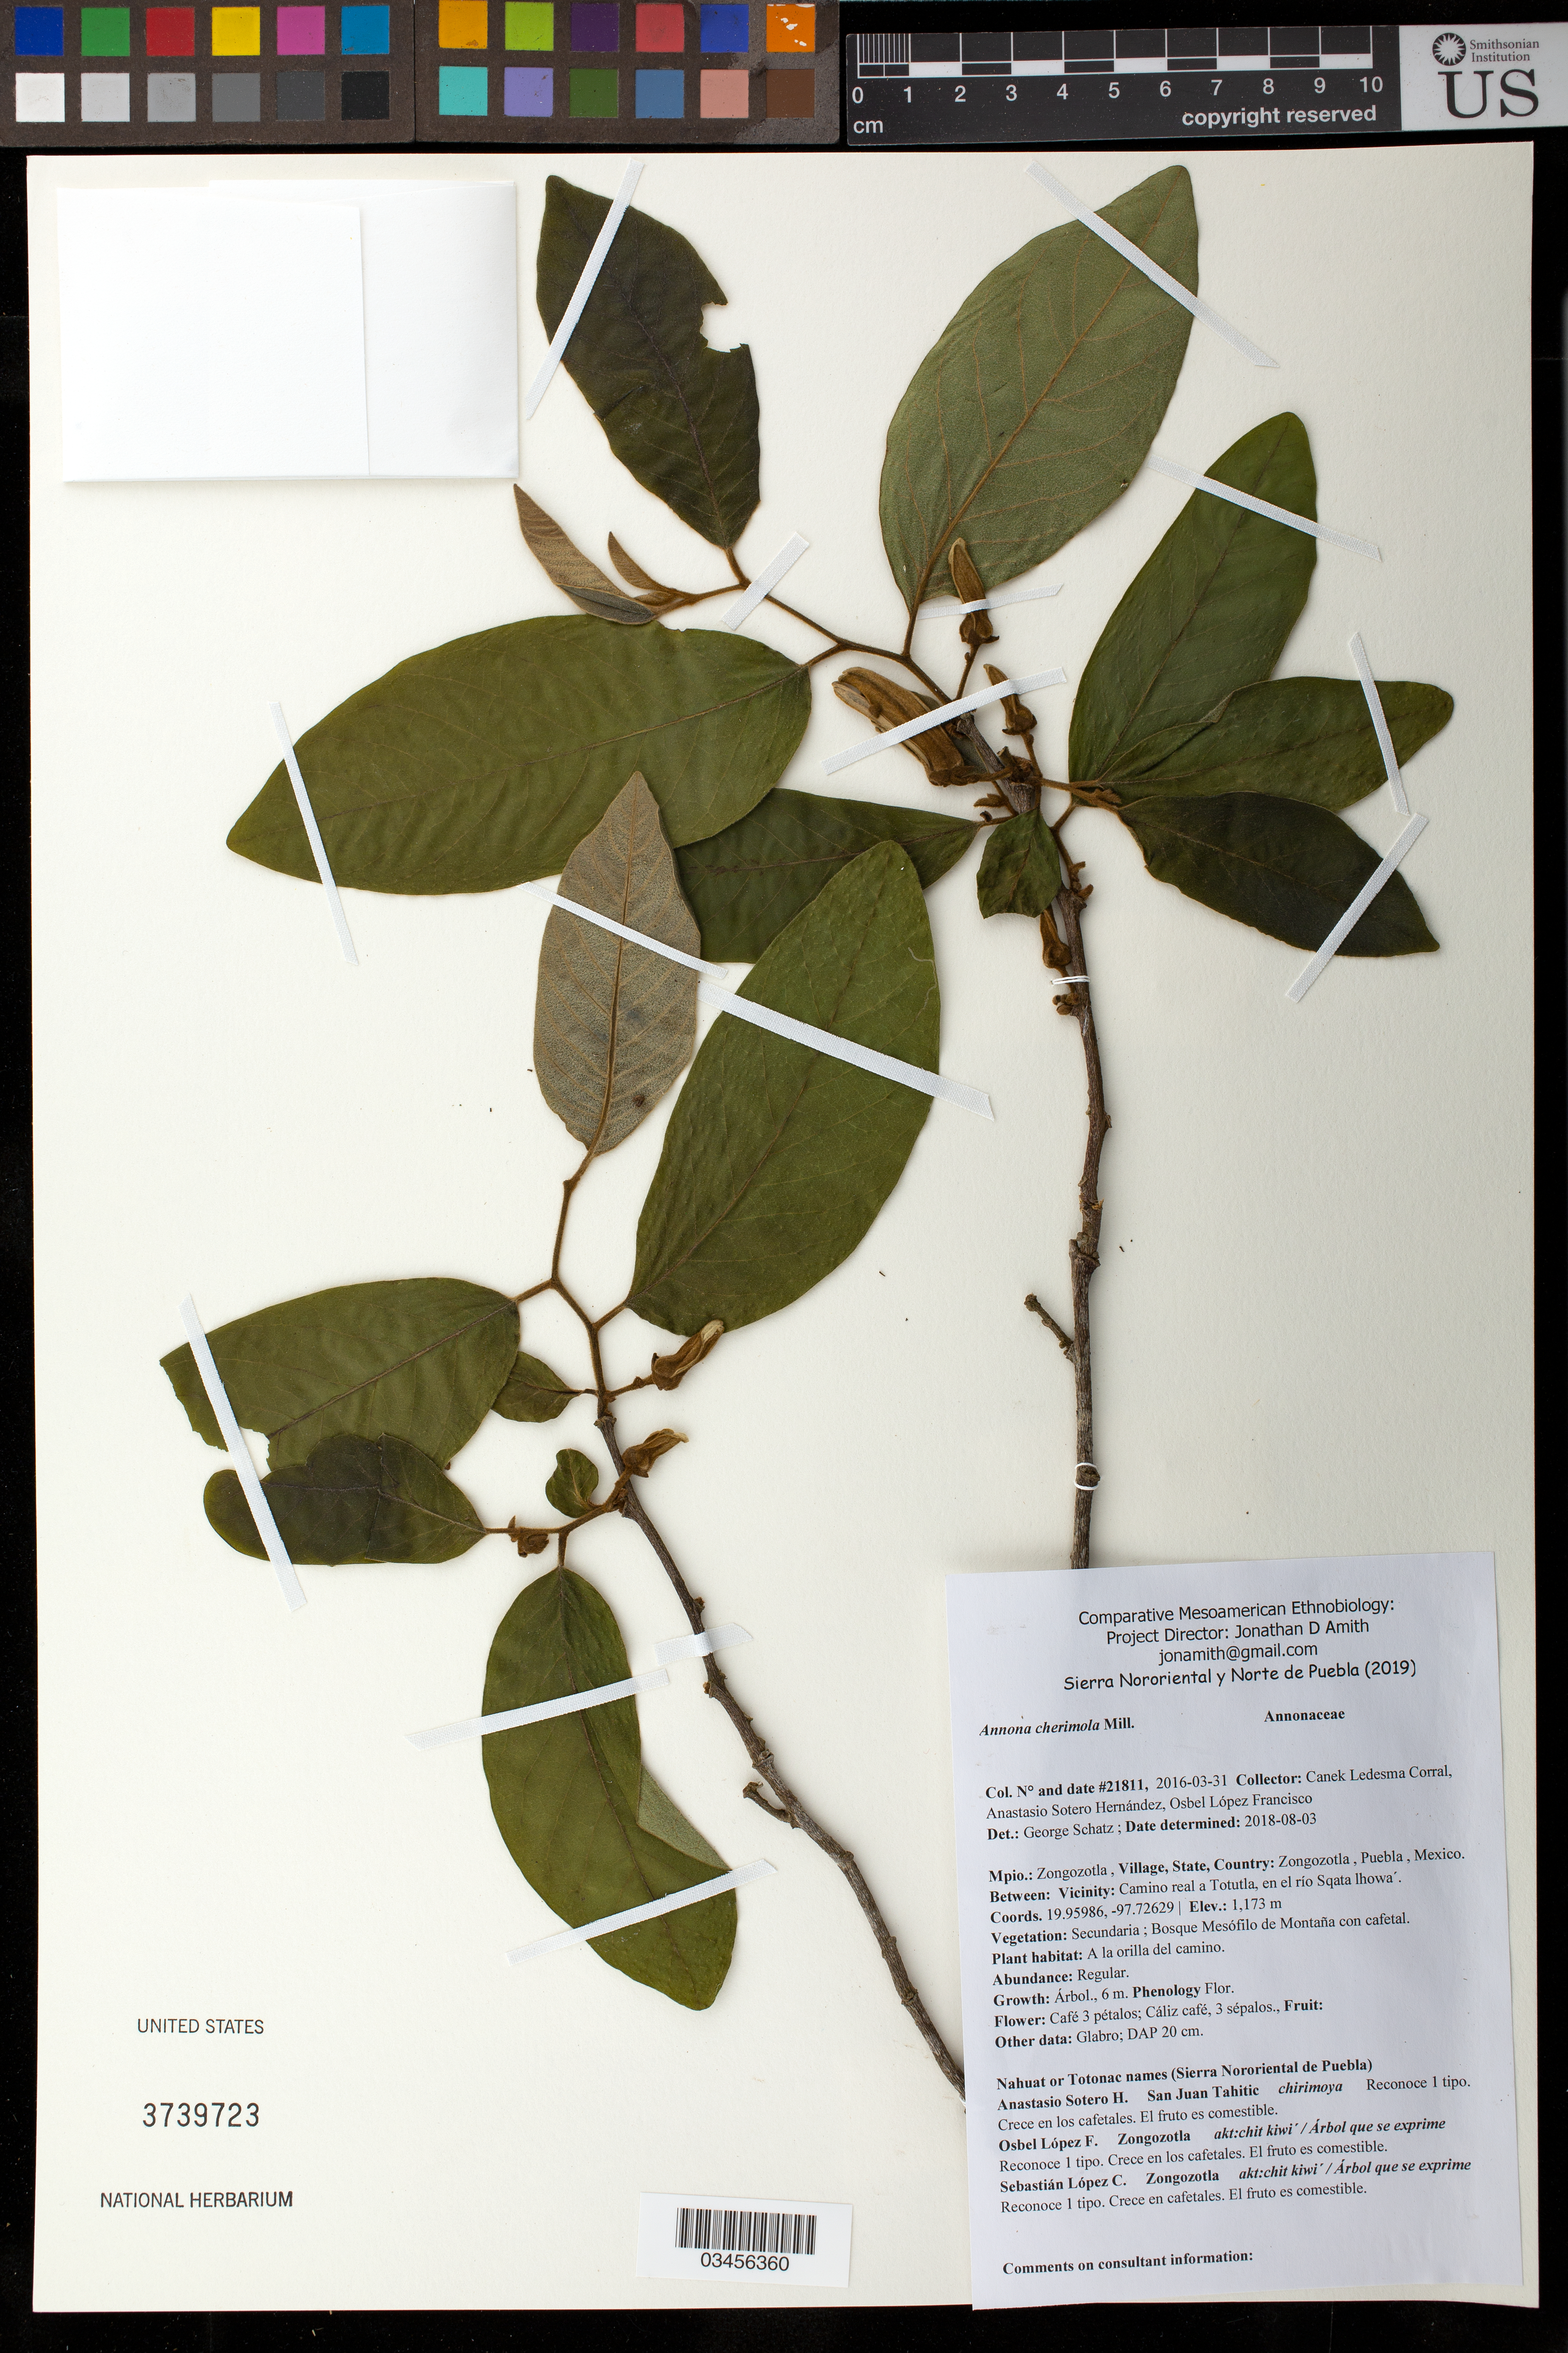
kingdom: Plantae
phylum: Tracheophyta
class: Magnoliopsida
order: Magnoliales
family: Annonaceae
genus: Annona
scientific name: Annona cherimola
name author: Mill.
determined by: Coombes, Allen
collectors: Canek Ledesma C., A. Sotero H. & O. López Francisco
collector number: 21811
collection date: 2016-03-31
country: México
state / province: Puebla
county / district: Zongozotla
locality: PUEBLO: Zongozotla; LOCALIDAD EXACTA: Camino real a Totutla, en el río Skgata lhowa´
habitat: Bosque mesófilo de montaña con cafetal | A la orilla del camino.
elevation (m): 1173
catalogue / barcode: US 3739723